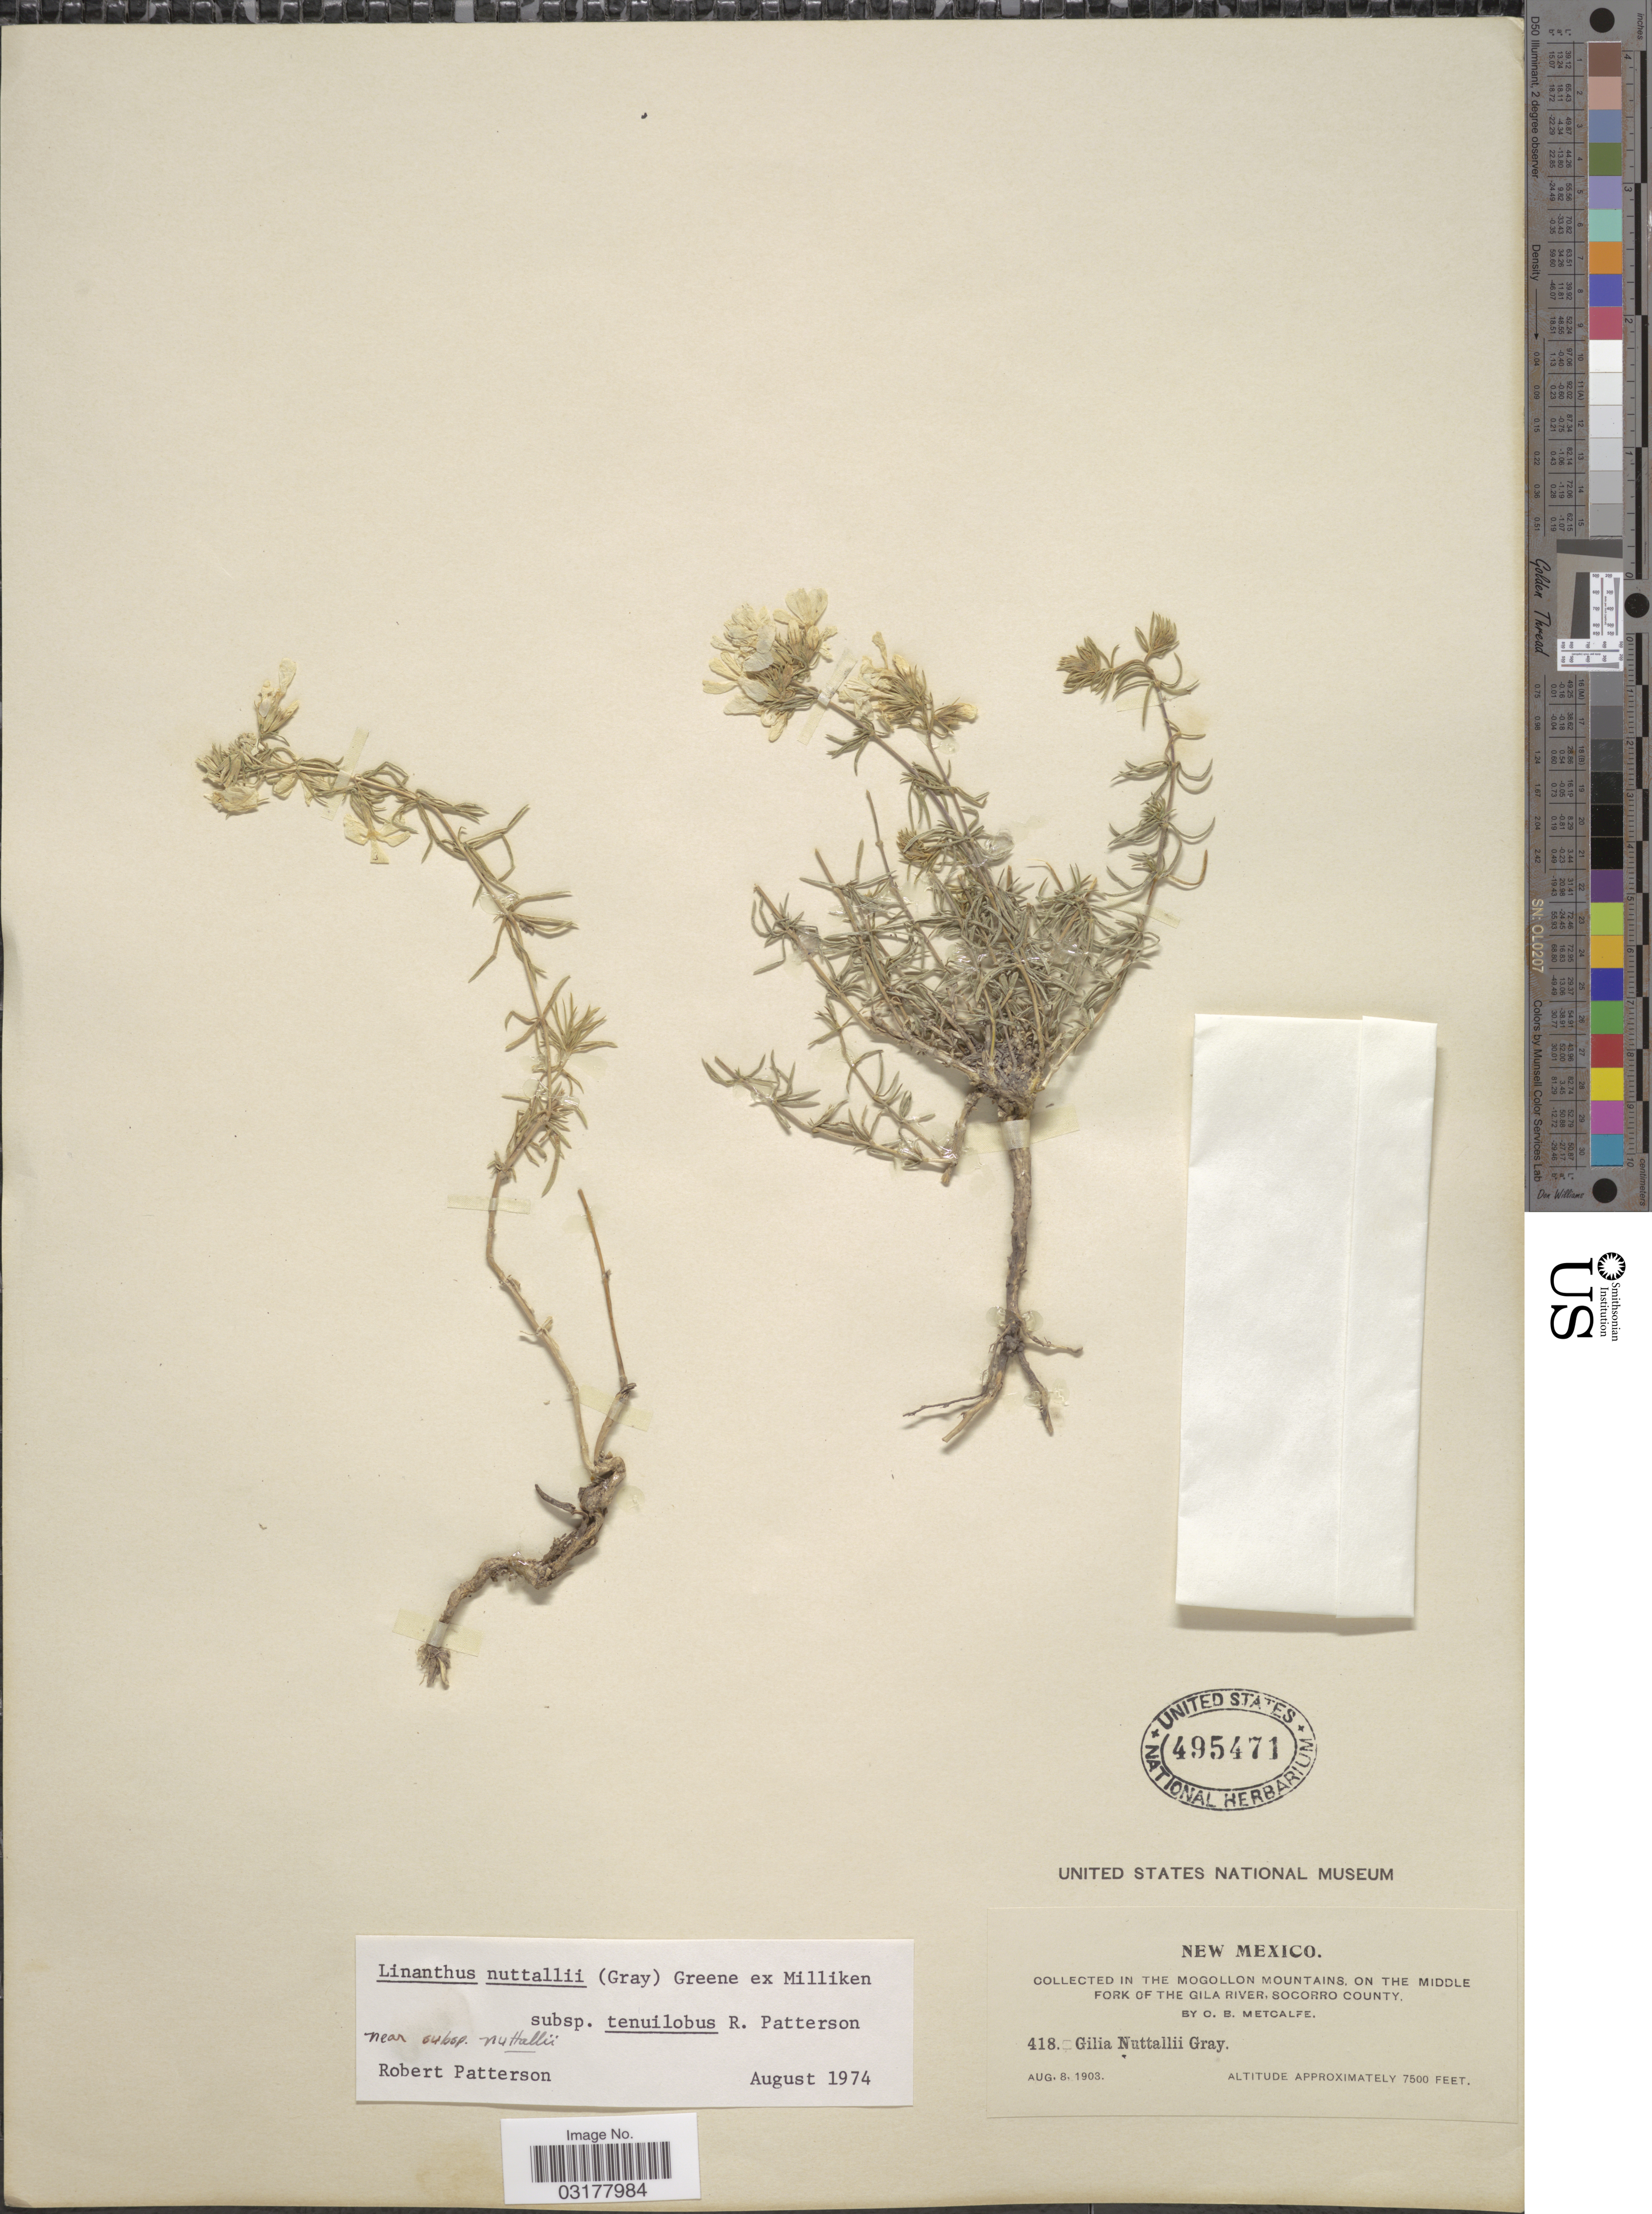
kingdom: Plantae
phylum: Tracheophyta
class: Magnoliopsida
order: Ericales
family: Polemoniaceae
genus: Leptosiphon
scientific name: Leptosiphon nuttallii subsp. nuttallii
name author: (A. Gray) J.M. Porter & L.A. Johnson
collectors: O. B. Metcalfe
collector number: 418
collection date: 1903-08-08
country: United States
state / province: New Mexico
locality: In the Mogollon Mountains, on the Middle Fork of the Gila River, Socorro County.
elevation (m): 2286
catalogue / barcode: US 495471